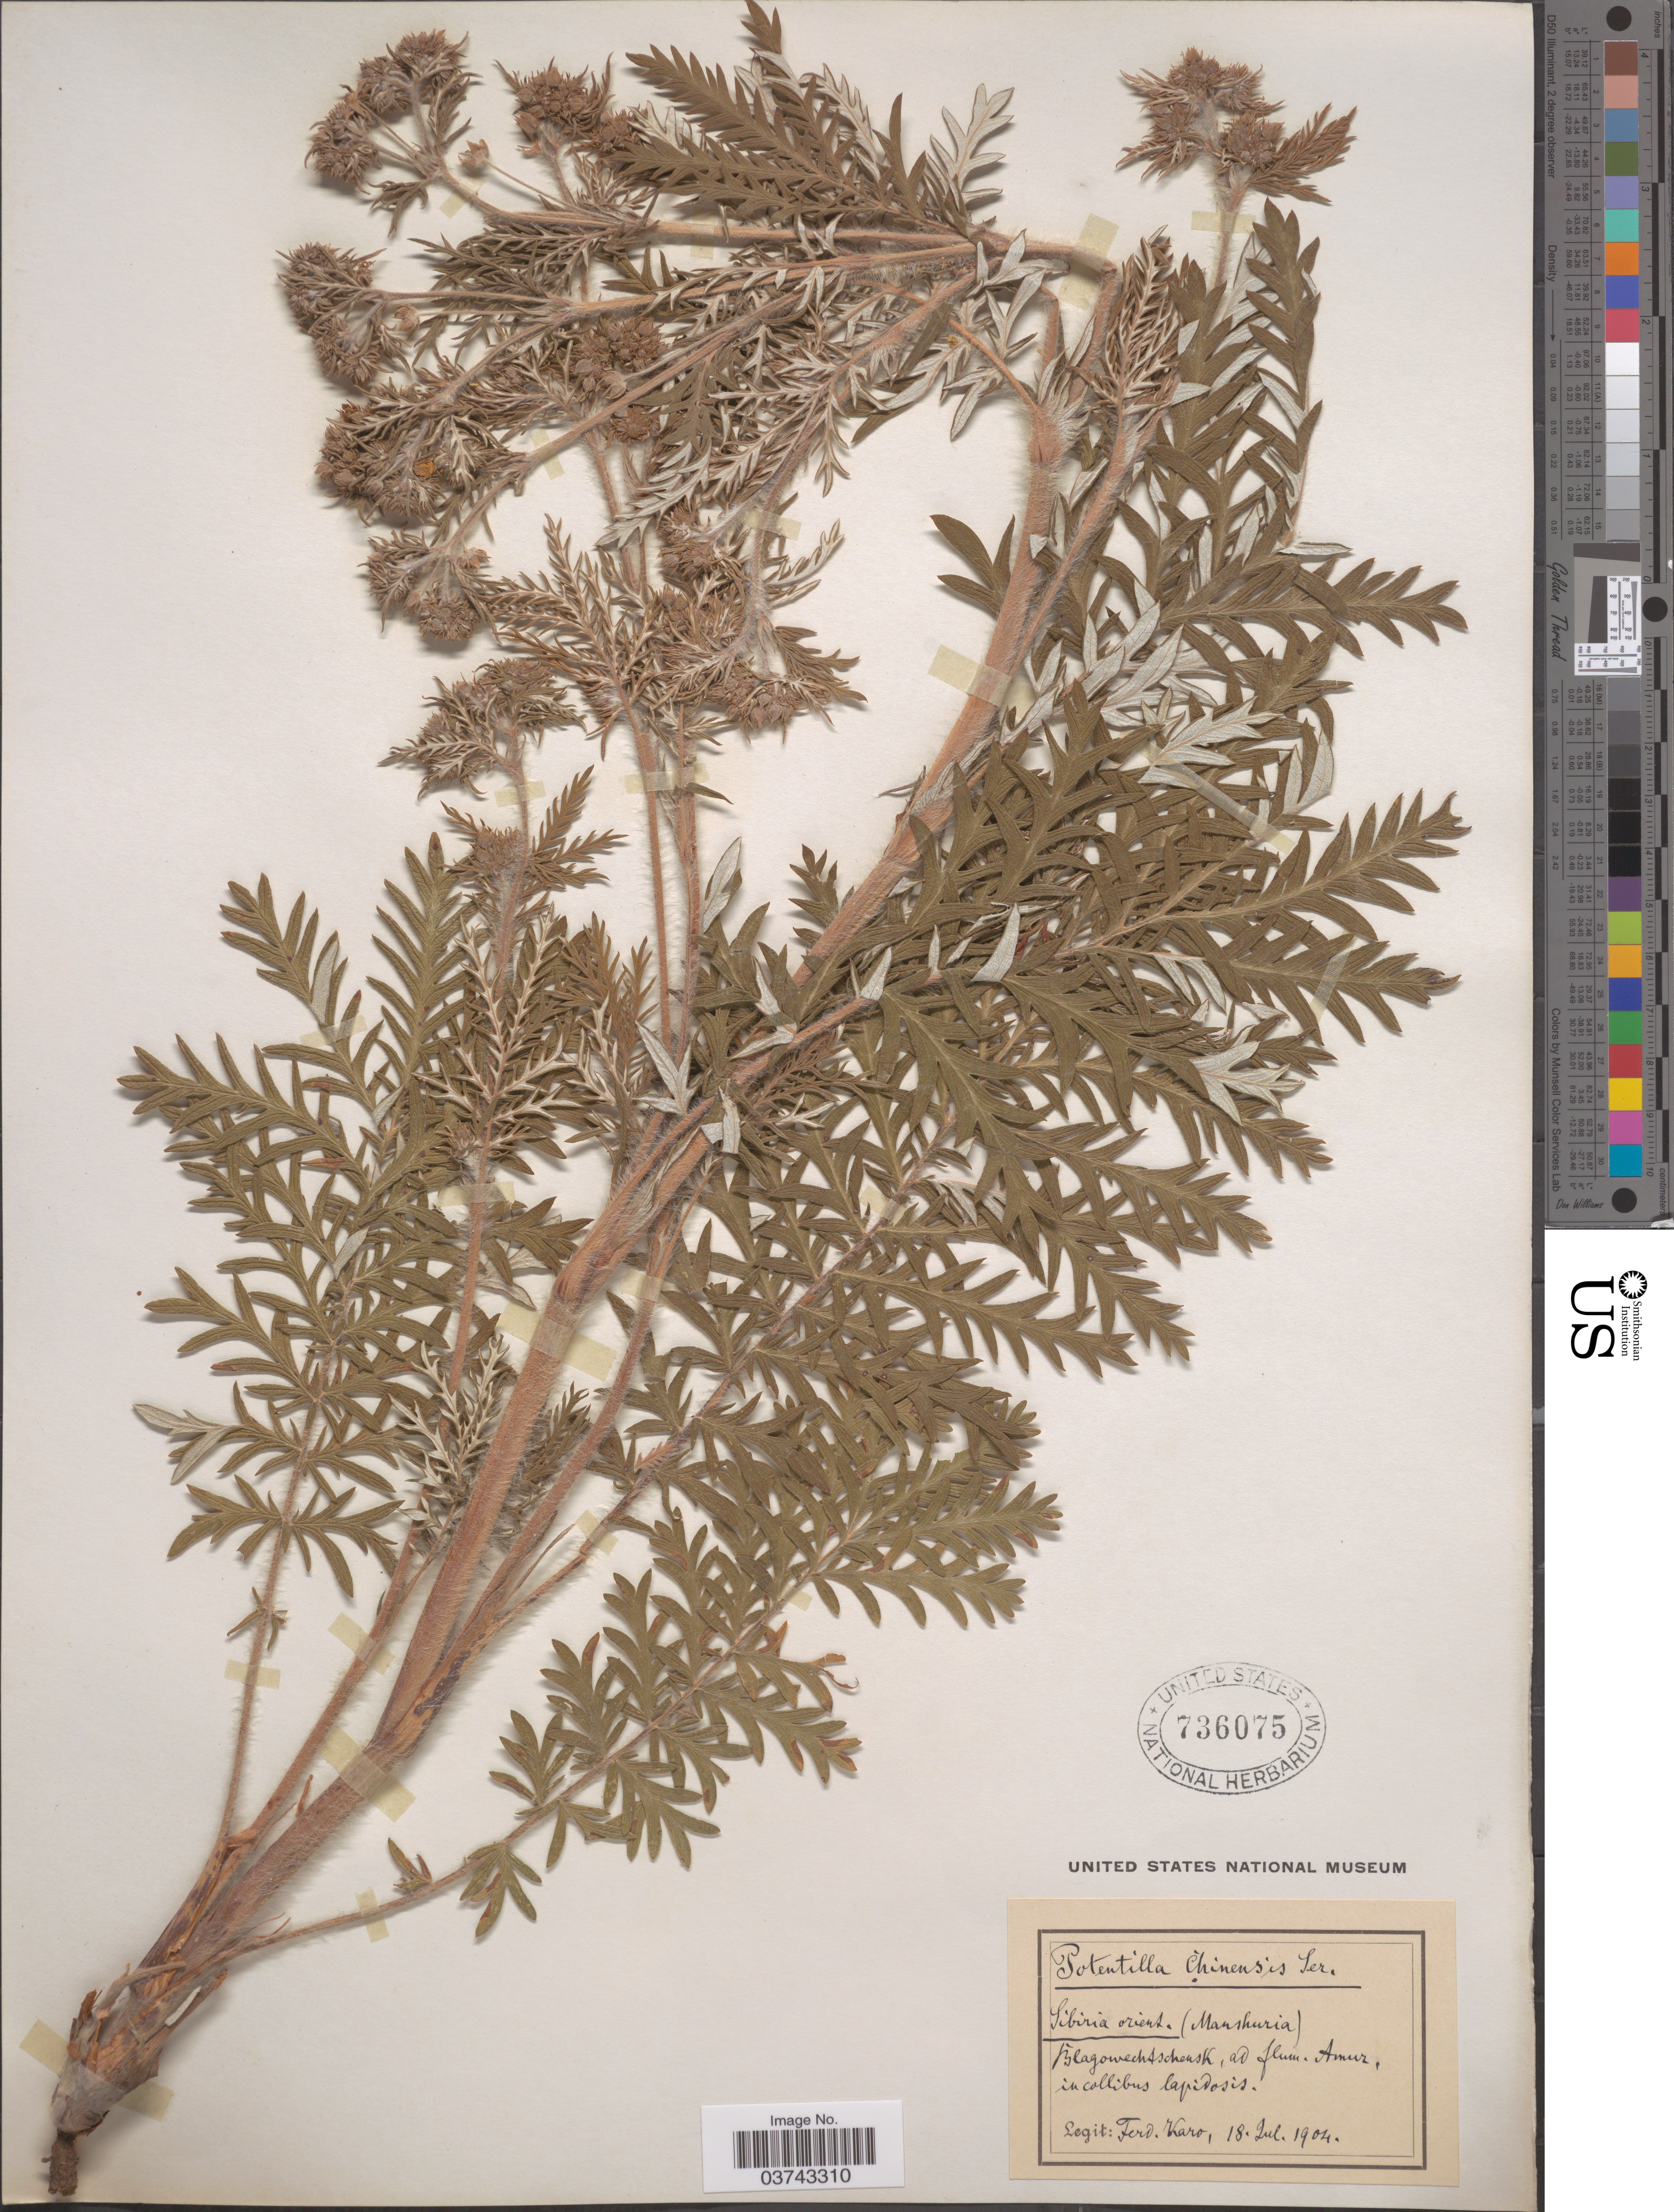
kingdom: Plantae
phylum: Tracheophyta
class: Magnoliopsida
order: Rosales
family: Rosaceae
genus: Potentilla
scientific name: Potentilla chinensis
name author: Ser.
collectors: F. Karo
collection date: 1904-07-18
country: Russian Federation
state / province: Amur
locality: Sibiria orient. (Manshuria), Blagowechtschensk ad flum. Amur.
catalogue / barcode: US 736075